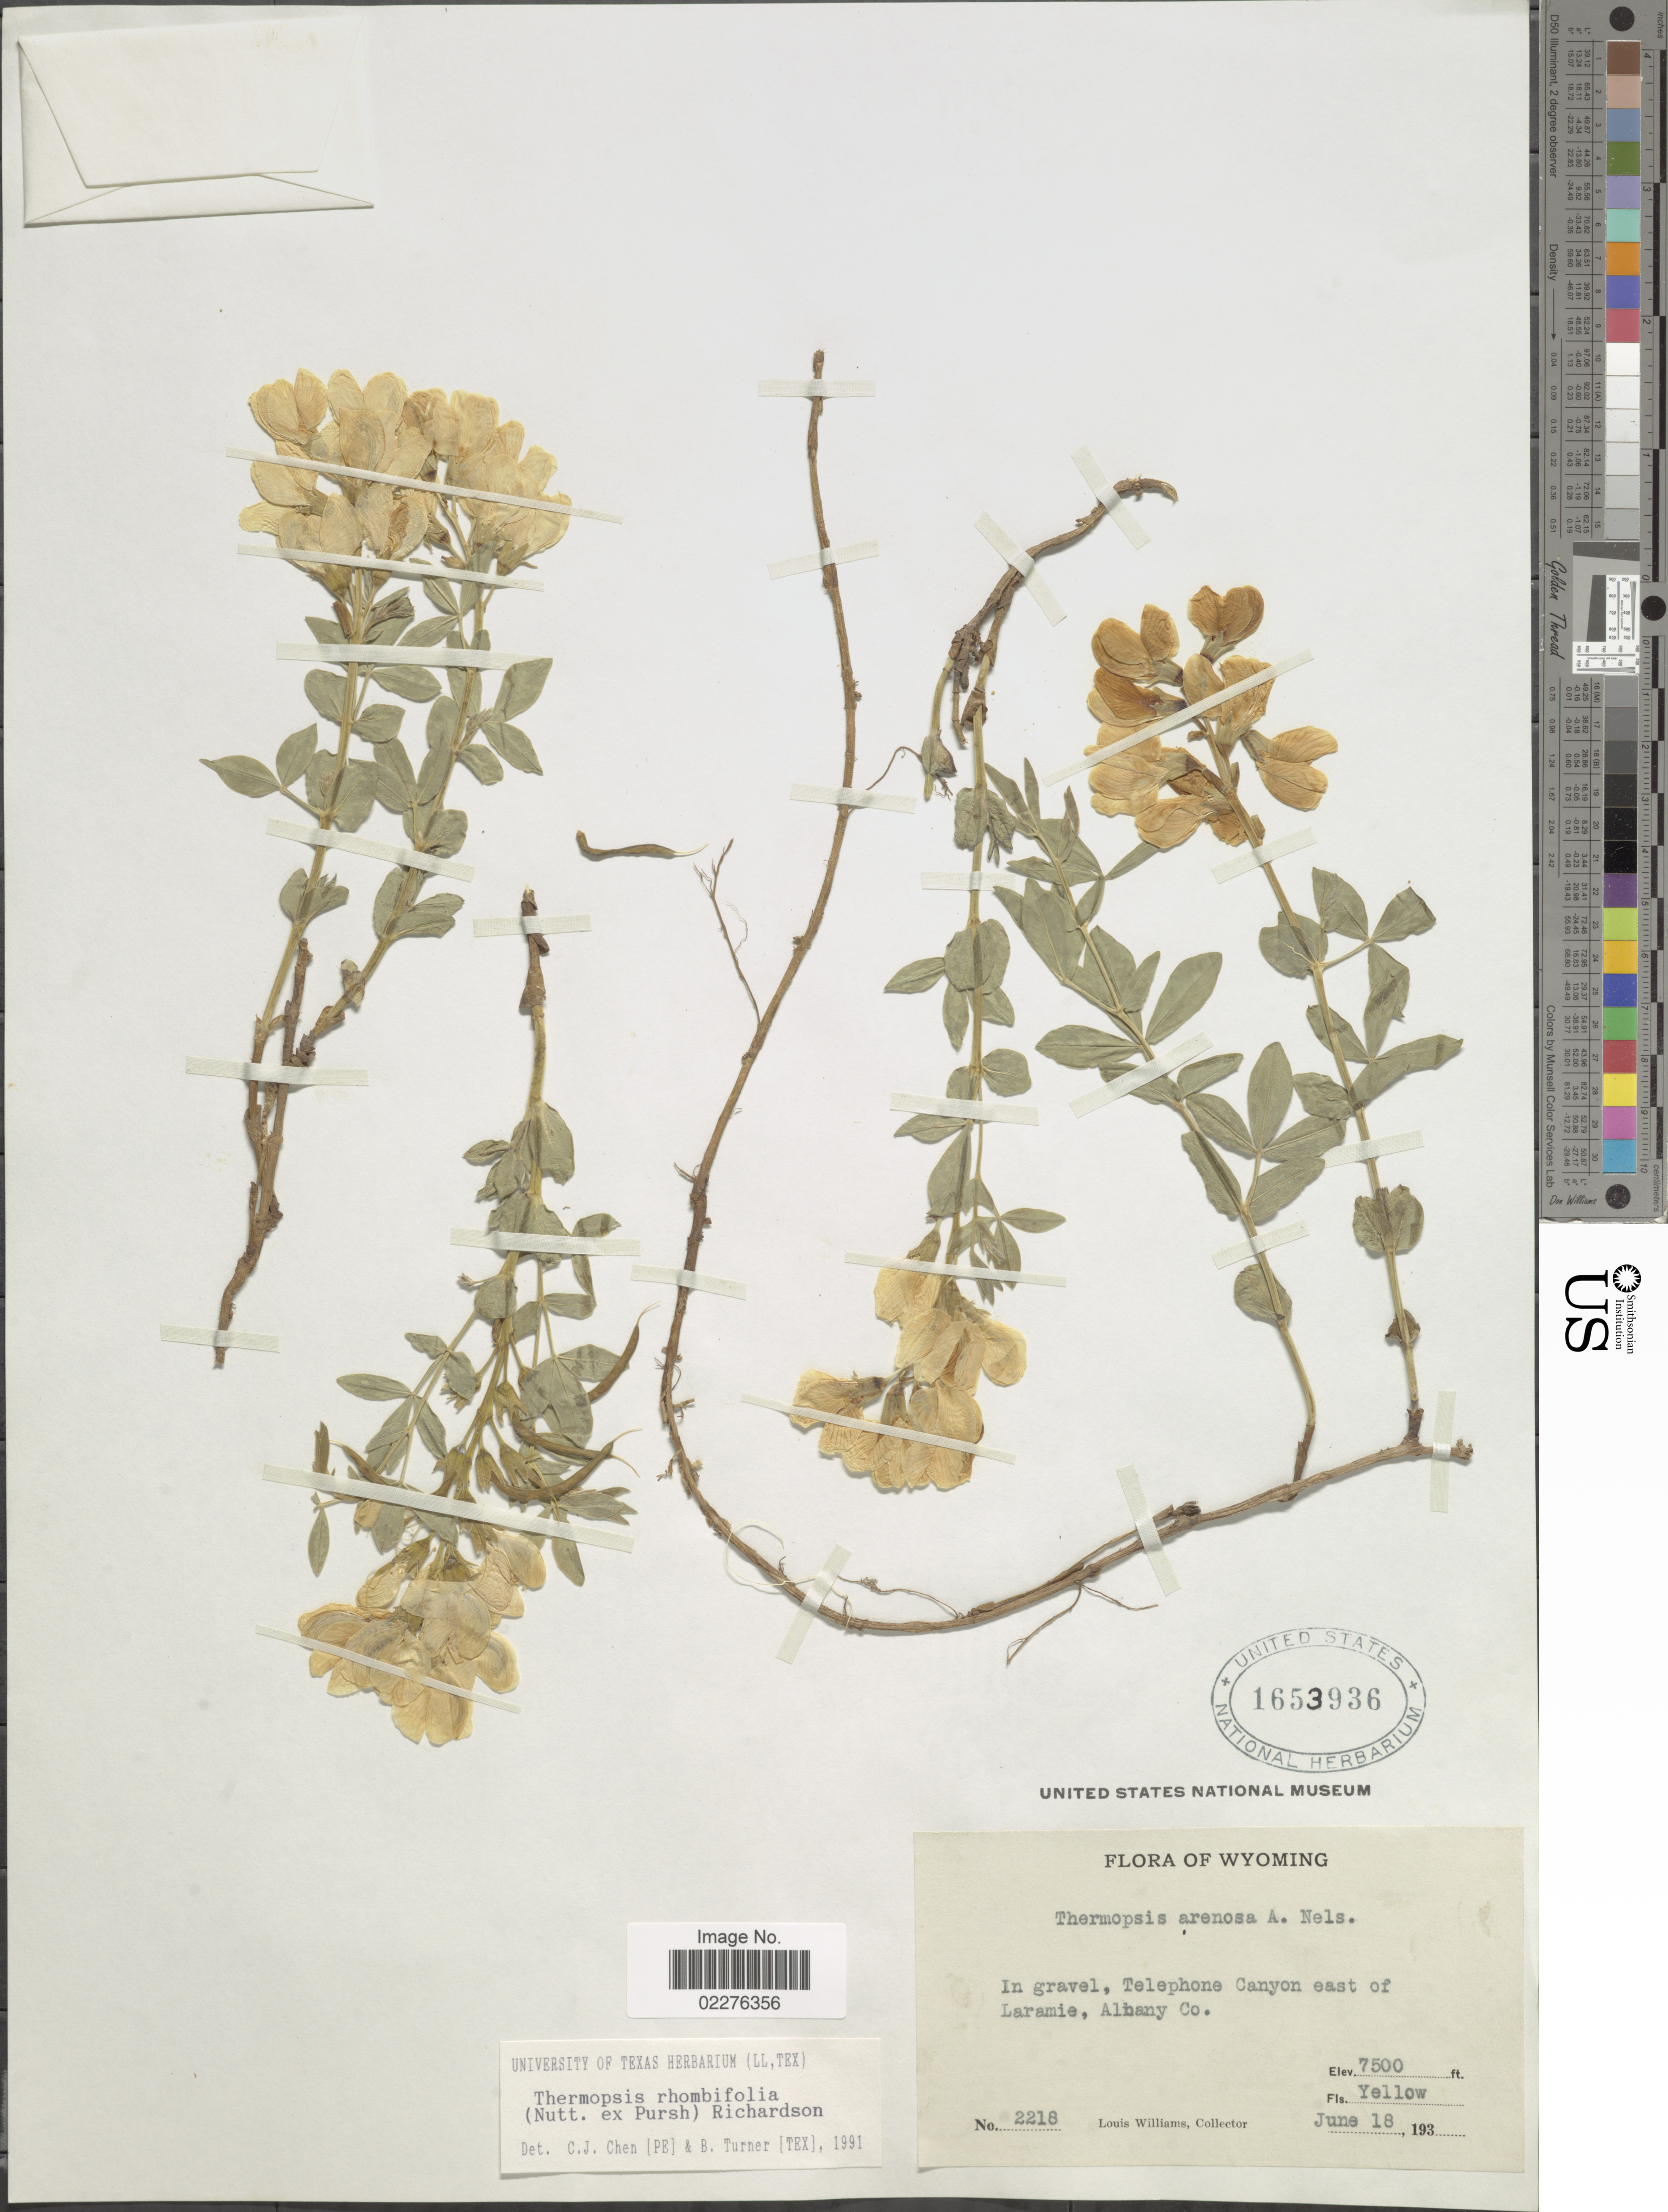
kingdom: Plantae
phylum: Tracheophyta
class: Magnoliopsida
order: Fabales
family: Fabaceae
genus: Thermopsis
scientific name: Thermopsis rhombifolia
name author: Richardson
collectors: L. G. Williams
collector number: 2218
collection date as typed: Transcribed d/m/y: 18/6/193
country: United States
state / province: Wyoming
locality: In gravel, Telephone Canyon east of Laramie, Albany Co.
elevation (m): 2286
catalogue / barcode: US 1653936